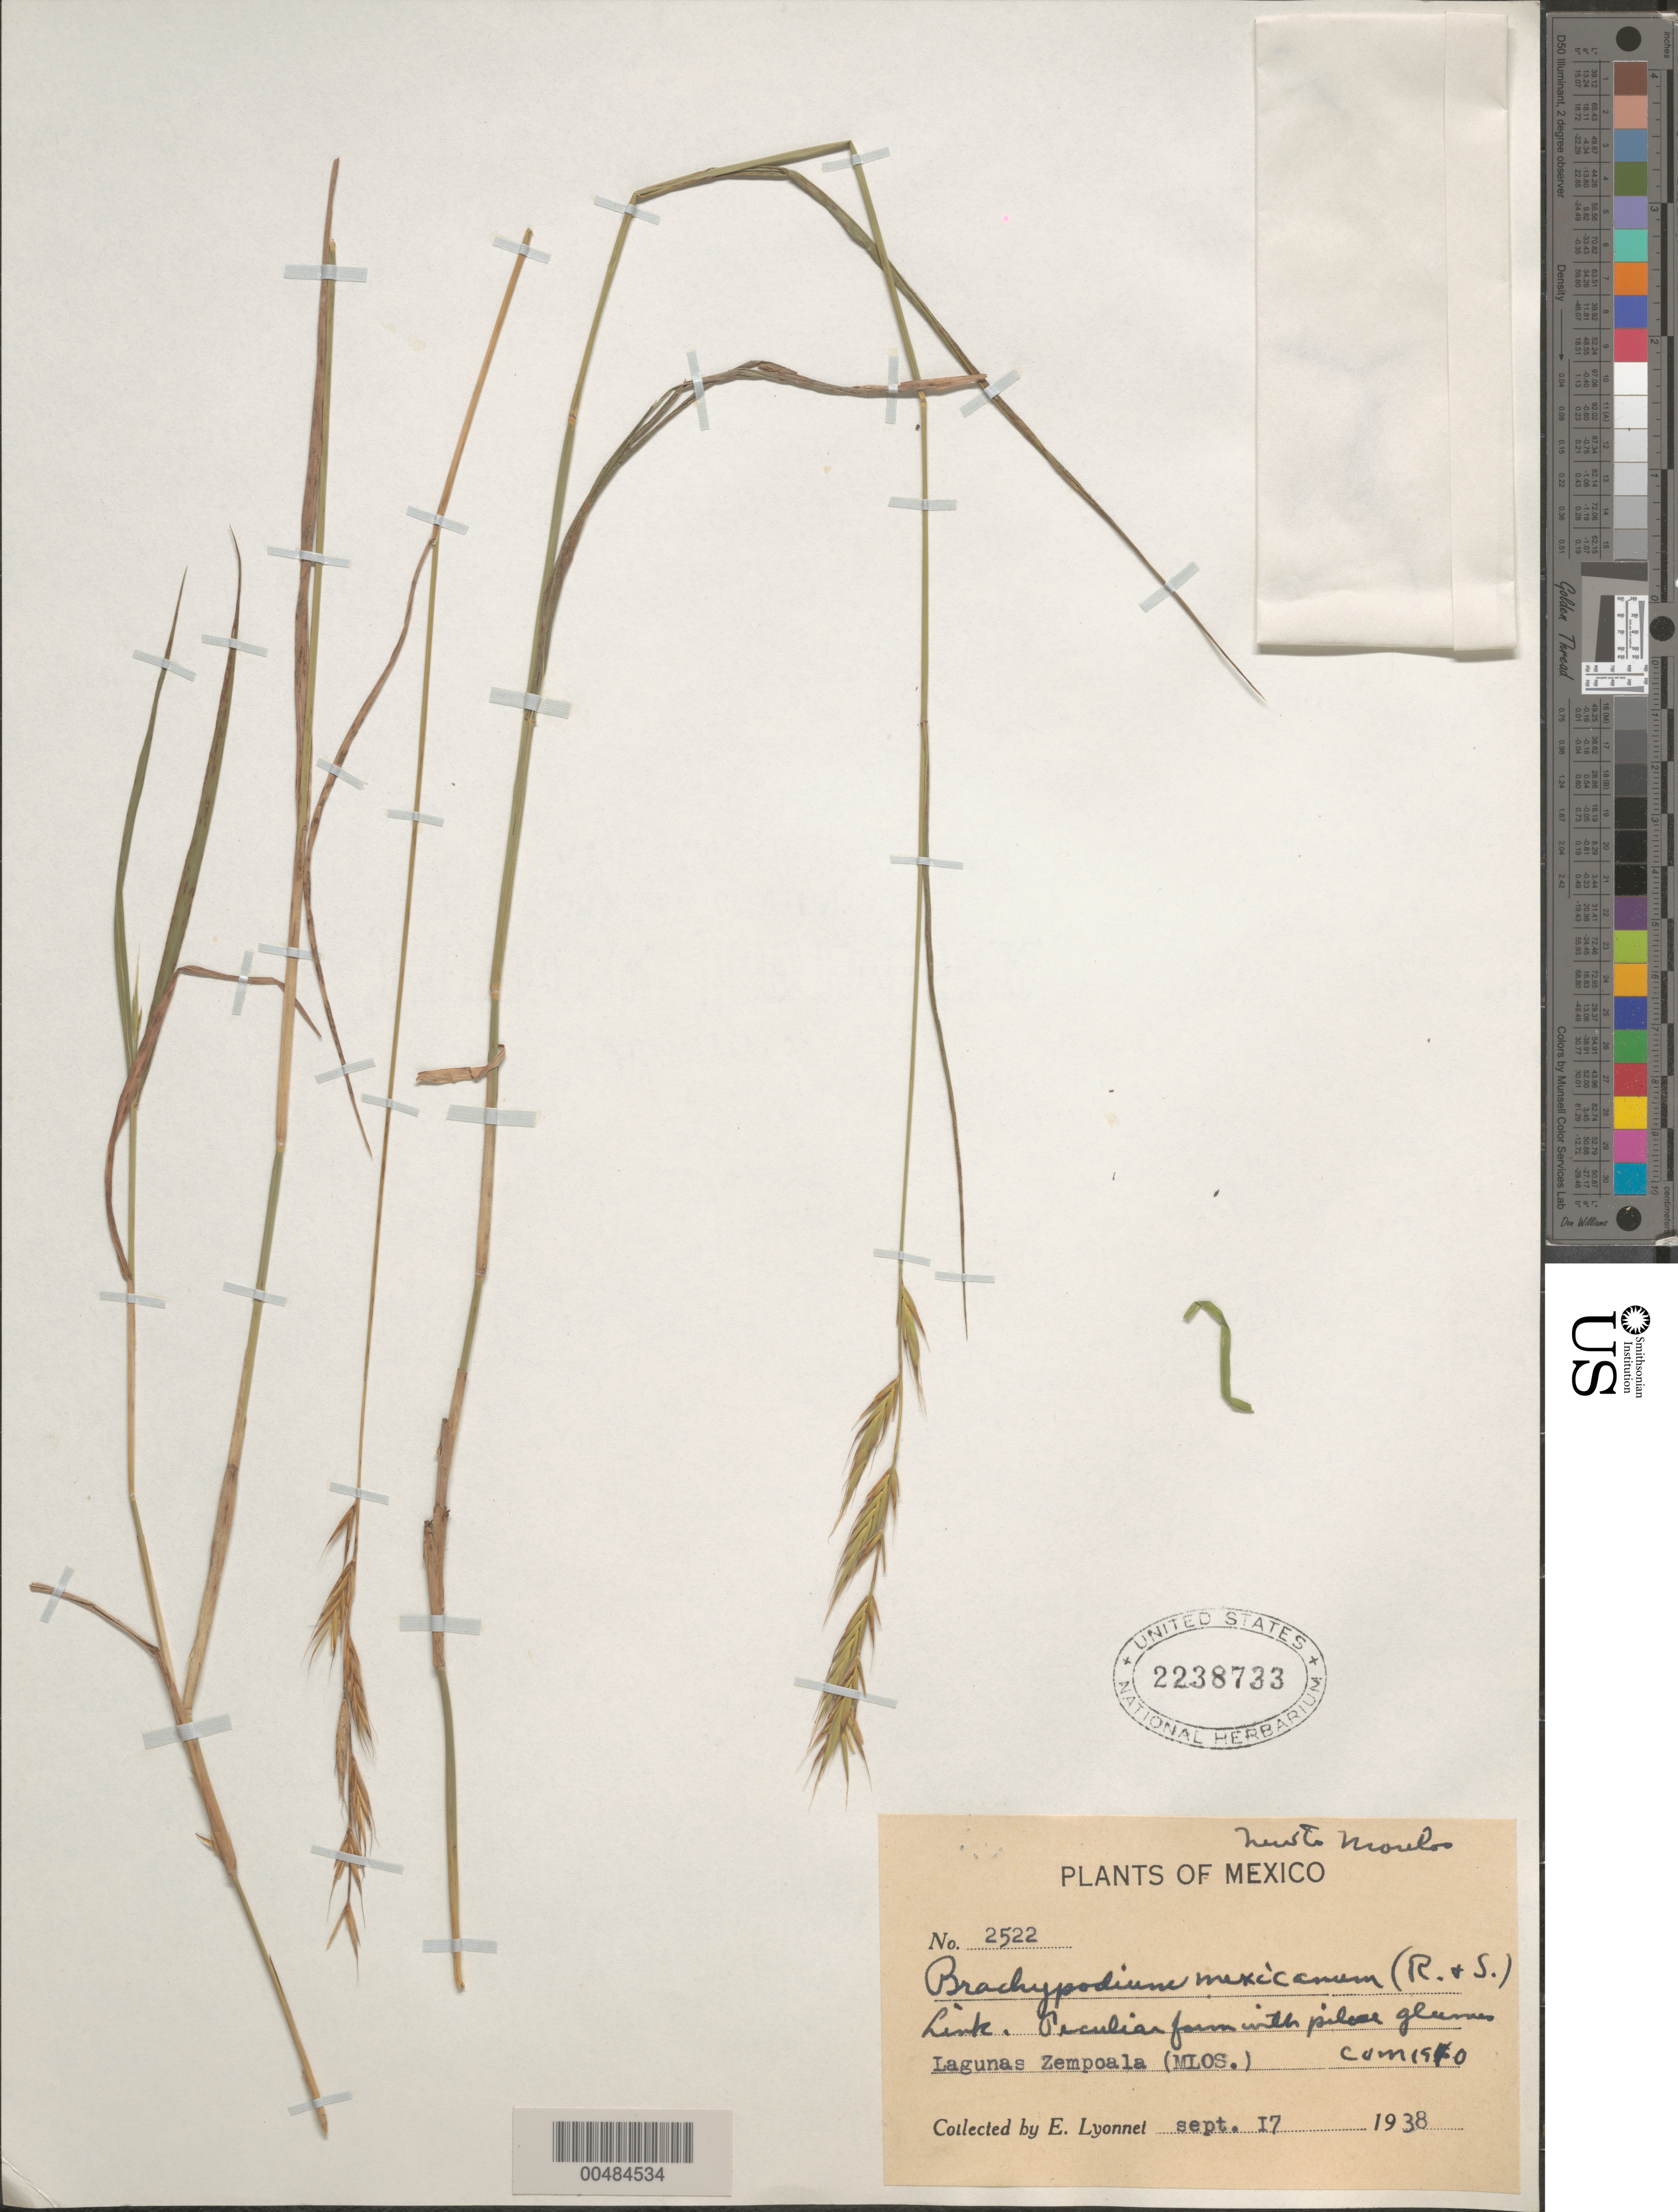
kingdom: Plantae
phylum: Tracheophyta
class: Liliopsida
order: Poales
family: Poaceae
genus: Brachypodium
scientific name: Brachypodium mexicanum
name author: (Roem. & Schult.) Link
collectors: Bro. E. Lyonnet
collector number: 2522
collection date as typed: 17 Sep 1938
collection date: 1938-09-17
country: Mexico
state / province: Morelos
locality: Lagunas Zempoala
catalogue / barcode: US 2238733